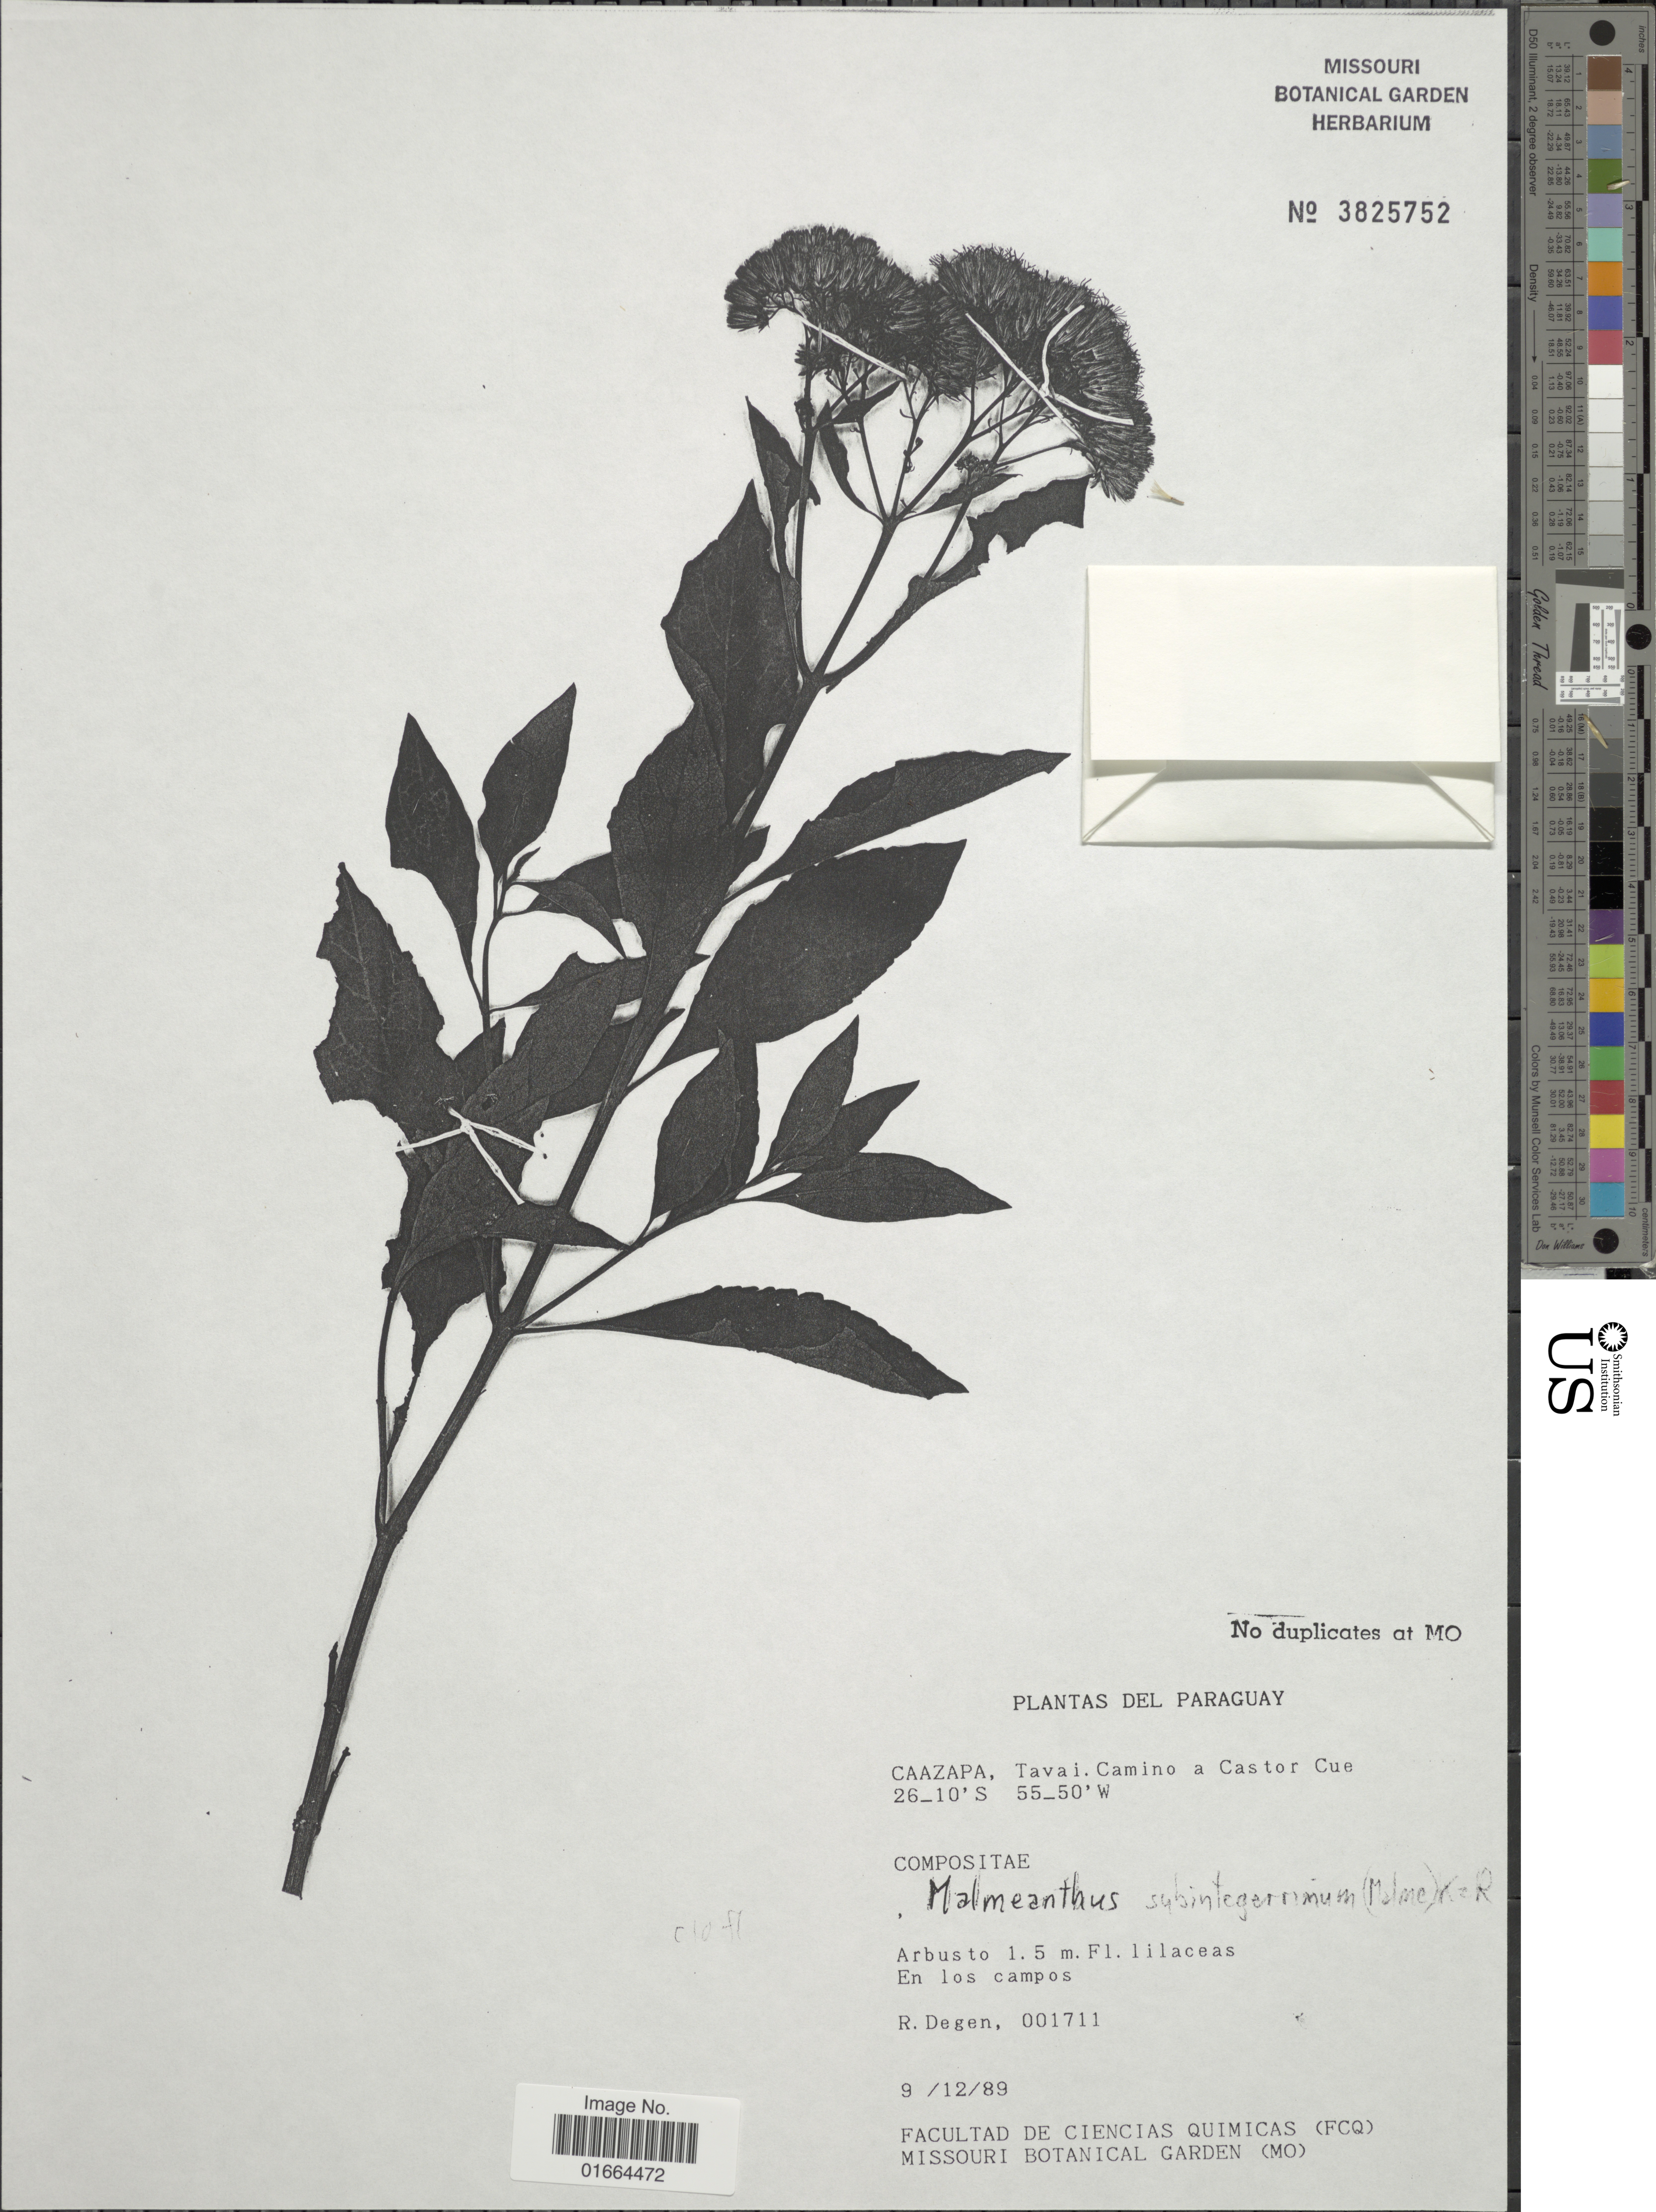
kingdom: Plantae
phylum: Tracheophyta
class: Magnoliopsida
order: Asterales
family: Asteraceae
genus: Malmeanthus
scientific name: Malmeanthus subintegerrimus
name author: (Malme) R.M. King & H. Rob.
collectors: R. Degen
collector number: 001711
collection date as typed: Transcribed d/m/y: 9/12/89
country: Paraguay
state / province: Caazapa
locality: Caazapa, Tavai, camino a Castor Cue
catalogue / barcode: US 3825752